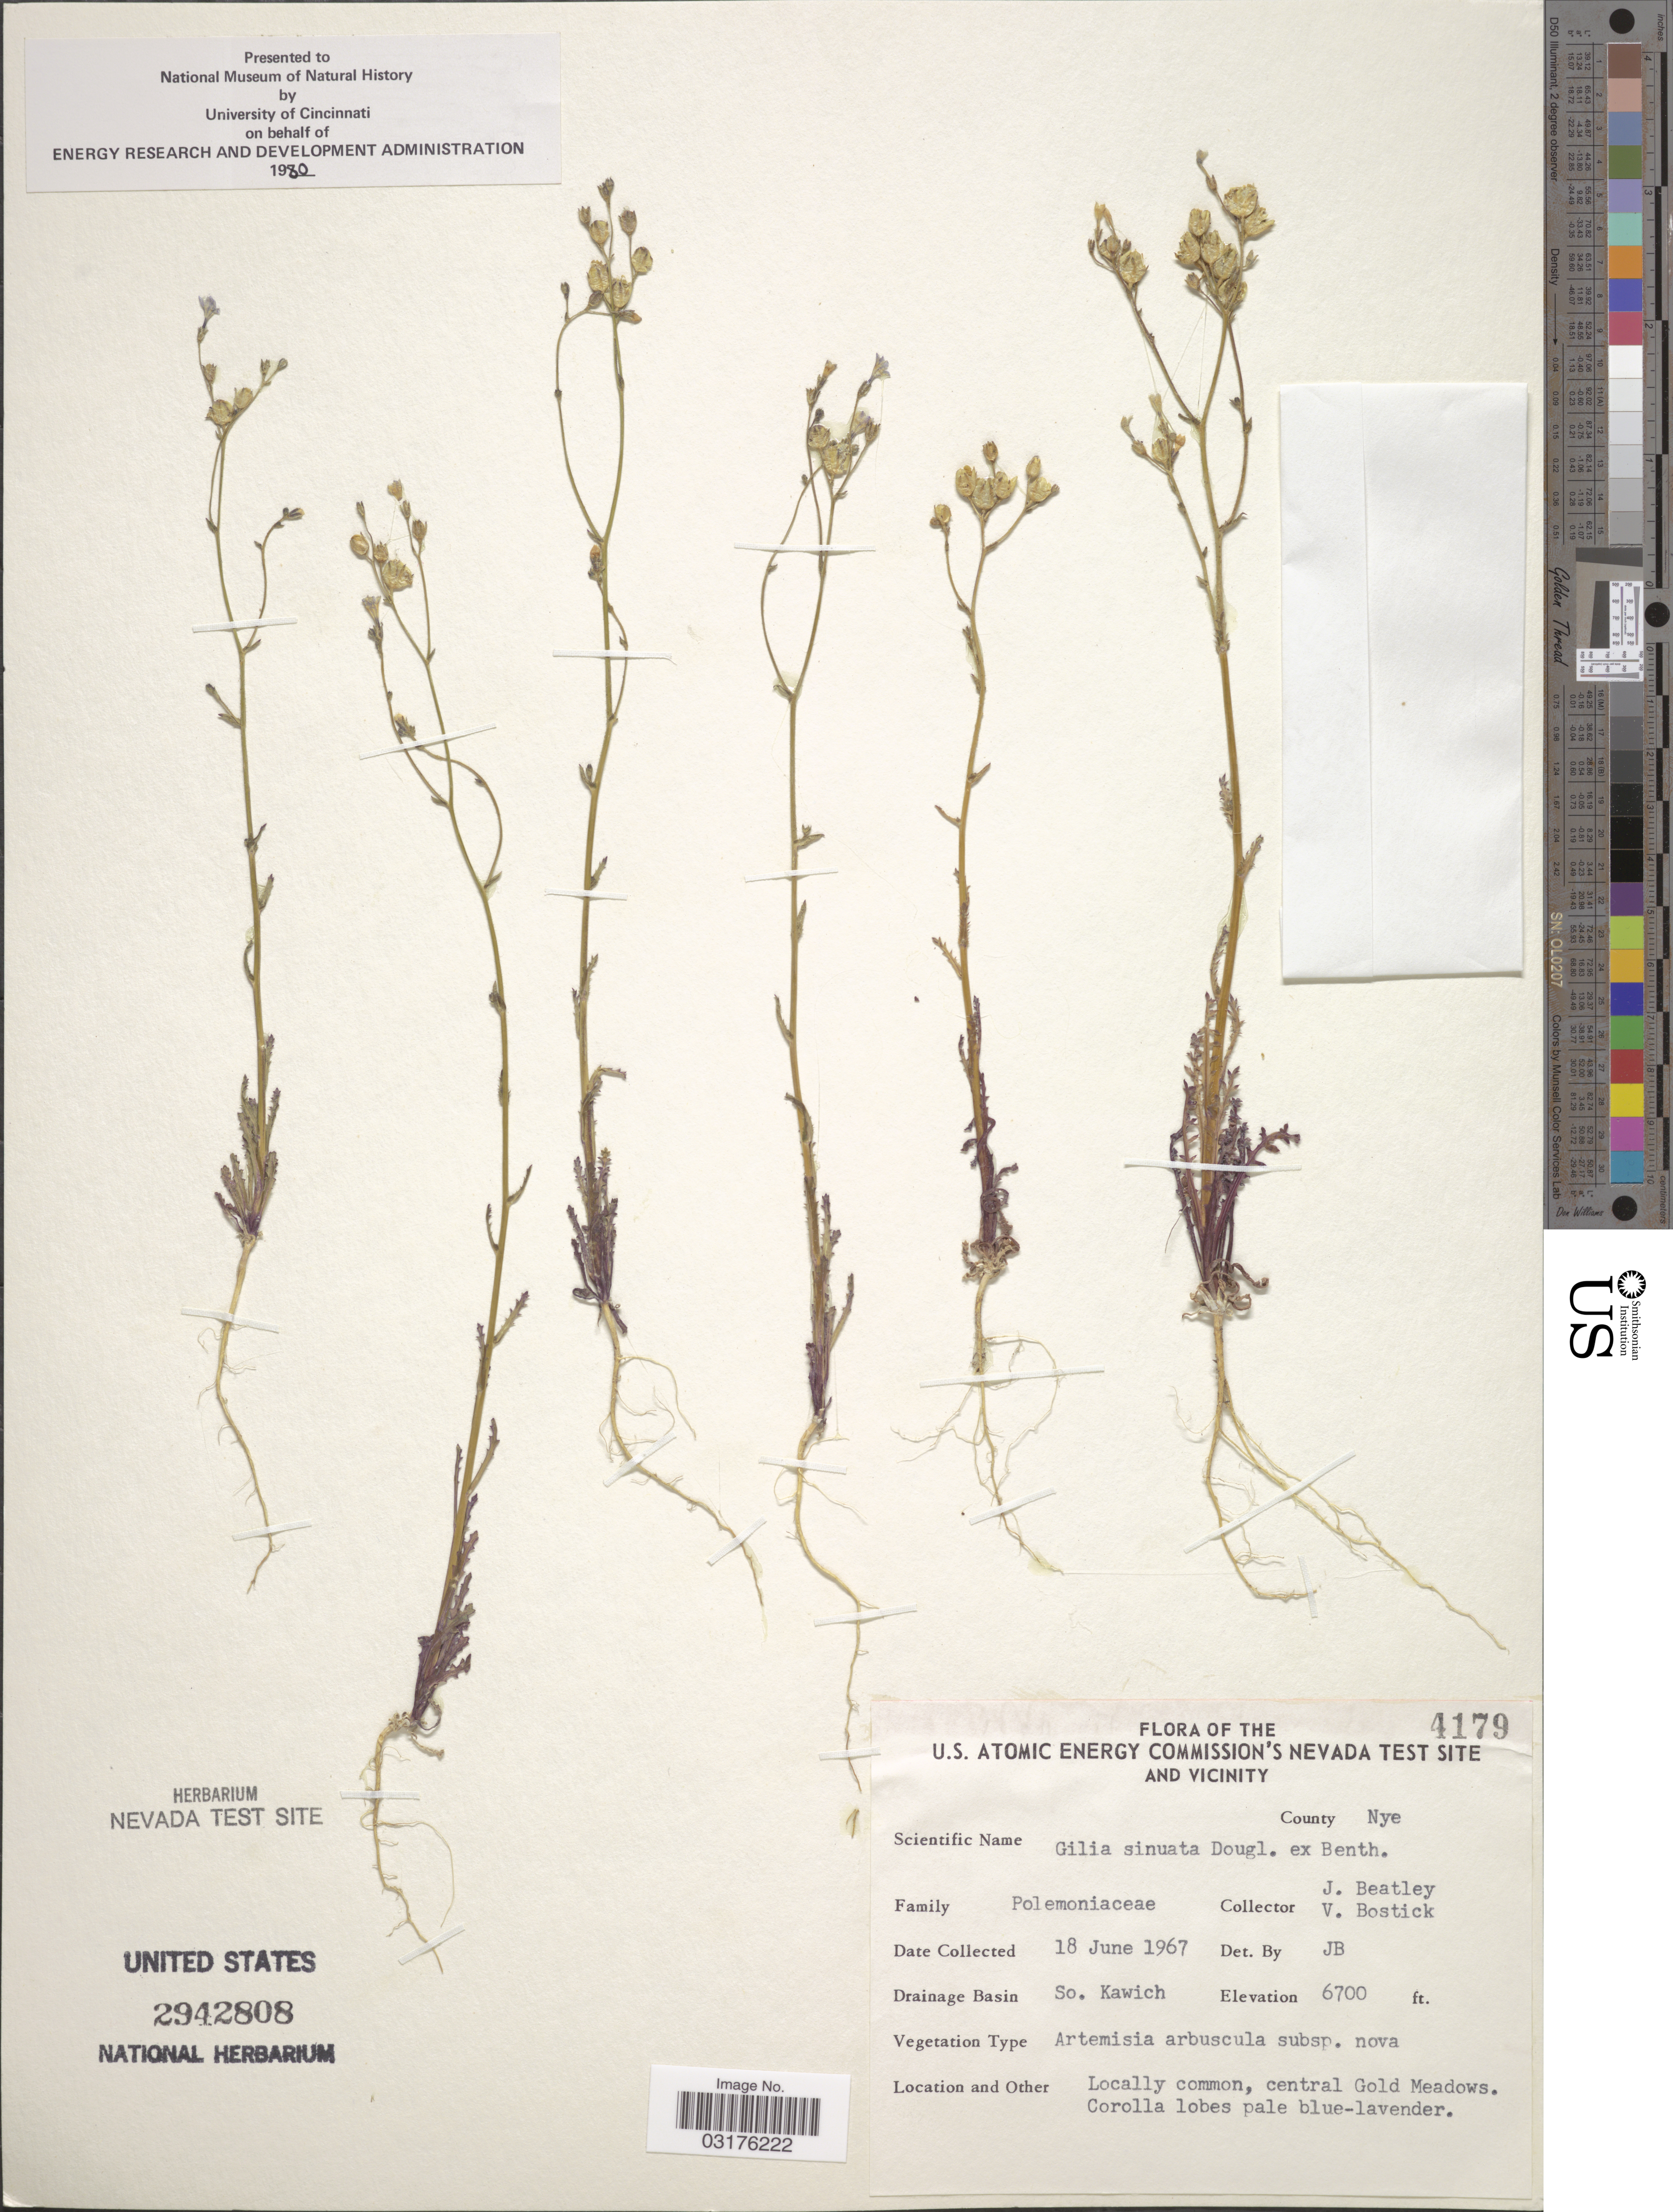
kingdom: Plantae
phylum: Tracheophyta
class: Magnoliopsida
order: Ericales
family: Polemoniaceae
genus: Gilia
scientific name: Gilia sinuata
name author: Douglas ex Benth.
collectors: J. C. Beatley & V. Bostick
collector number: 4179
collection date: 1967-06-18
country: United States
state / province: Nevada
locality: The U.S. Atomic Energy Commission's Nevada Test Site And Vicinity, County Nye, Drainage Basin So. Kawich, Locally common, central Gold Meadows.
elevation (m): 2042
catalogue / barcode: US 2942808